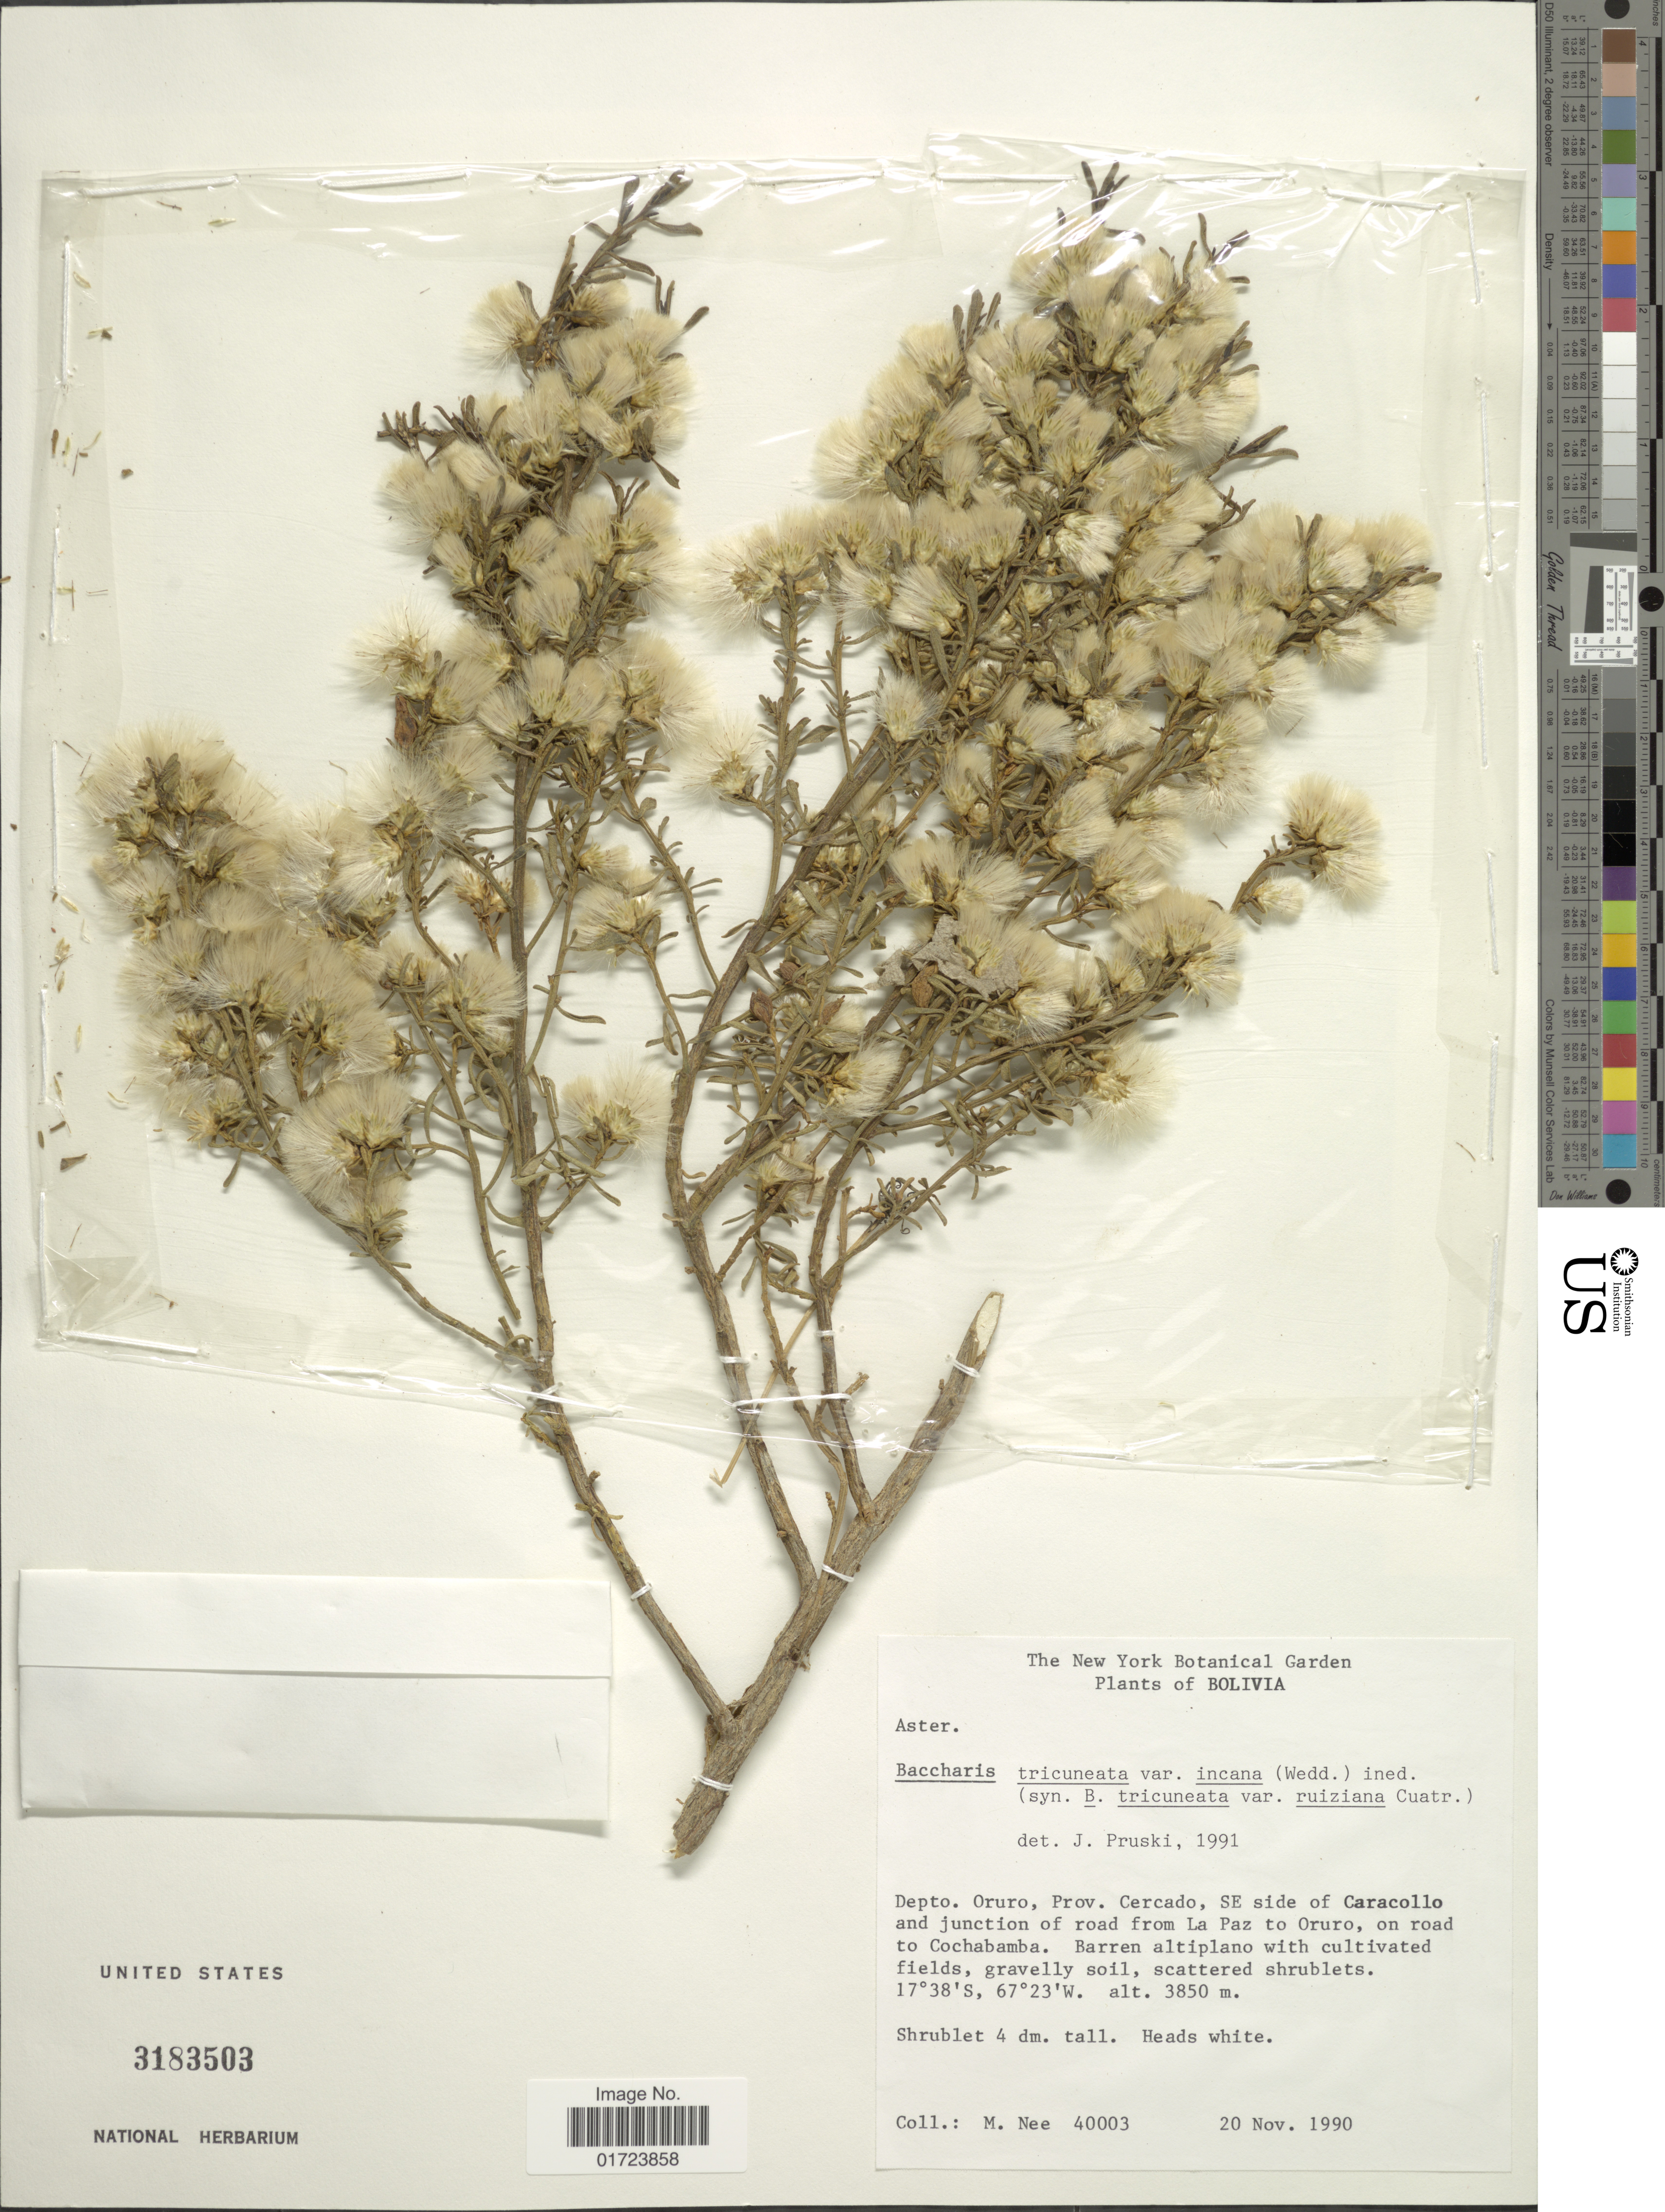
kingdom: Plantae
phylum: Tracheophyta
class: Magnoliopsida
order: Asterales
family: Asteraceae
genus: Baccharis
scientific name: Baccharis tricuneata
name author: (L. f.) Pers.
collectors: M. Nee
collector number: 40003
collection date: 1990-11-20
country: Bolivia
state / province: Oruro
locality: Depto. Oruro. Prov. Cercado, SE side of Caracollo and junction of road from La Paz to Oruro, on road to Cochabamba.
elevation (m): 3850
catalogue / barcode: US 3183503